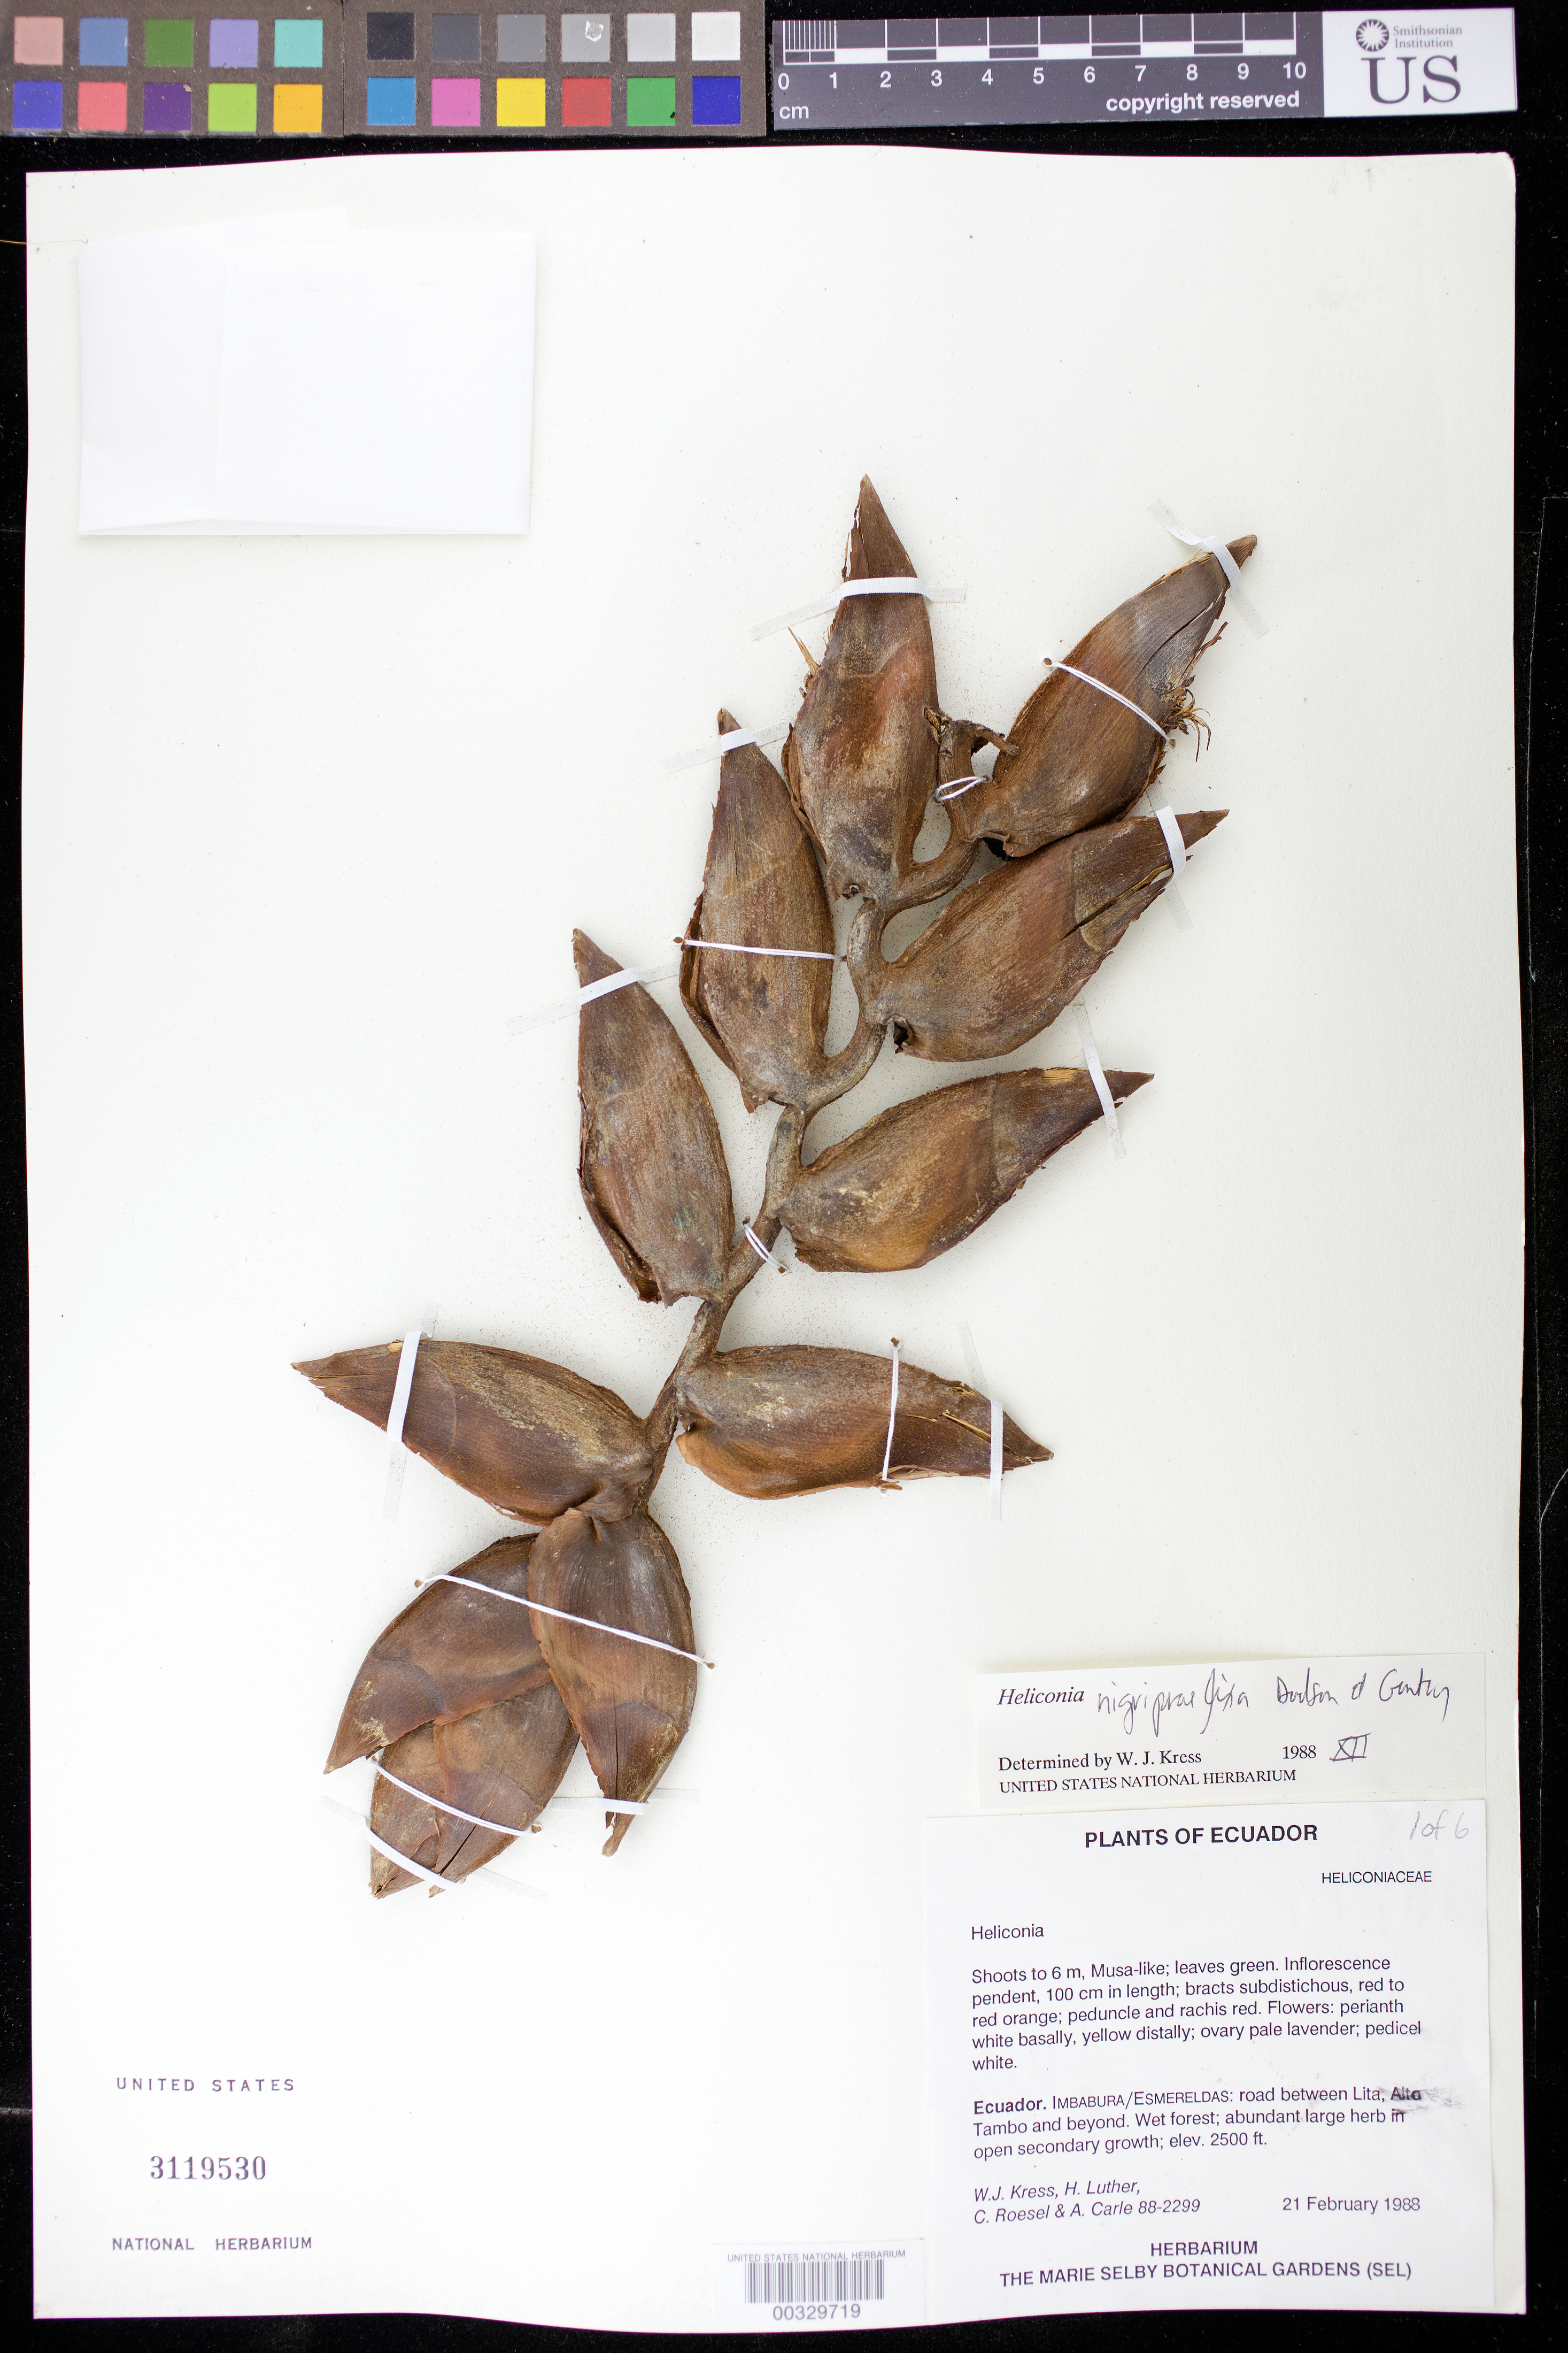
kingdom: Plantae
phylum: Tracheophyta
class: Liliopsida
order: Zingiberales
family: Heliconiaceae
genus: Heliconia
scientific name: Heliconia nigripraefixa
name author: Dodson & Gentry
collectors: W. J. Kress, Harry E. Luther, C. S. Roesel & A. Carle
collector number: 88-2299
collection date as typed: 21 Feb 1988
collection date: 1988-02-21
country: Ecuador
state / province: Esmeraldas / Imbabura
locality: Road between Lita, Alto Tambo and beyond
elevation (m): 762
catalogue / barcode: US 3119530